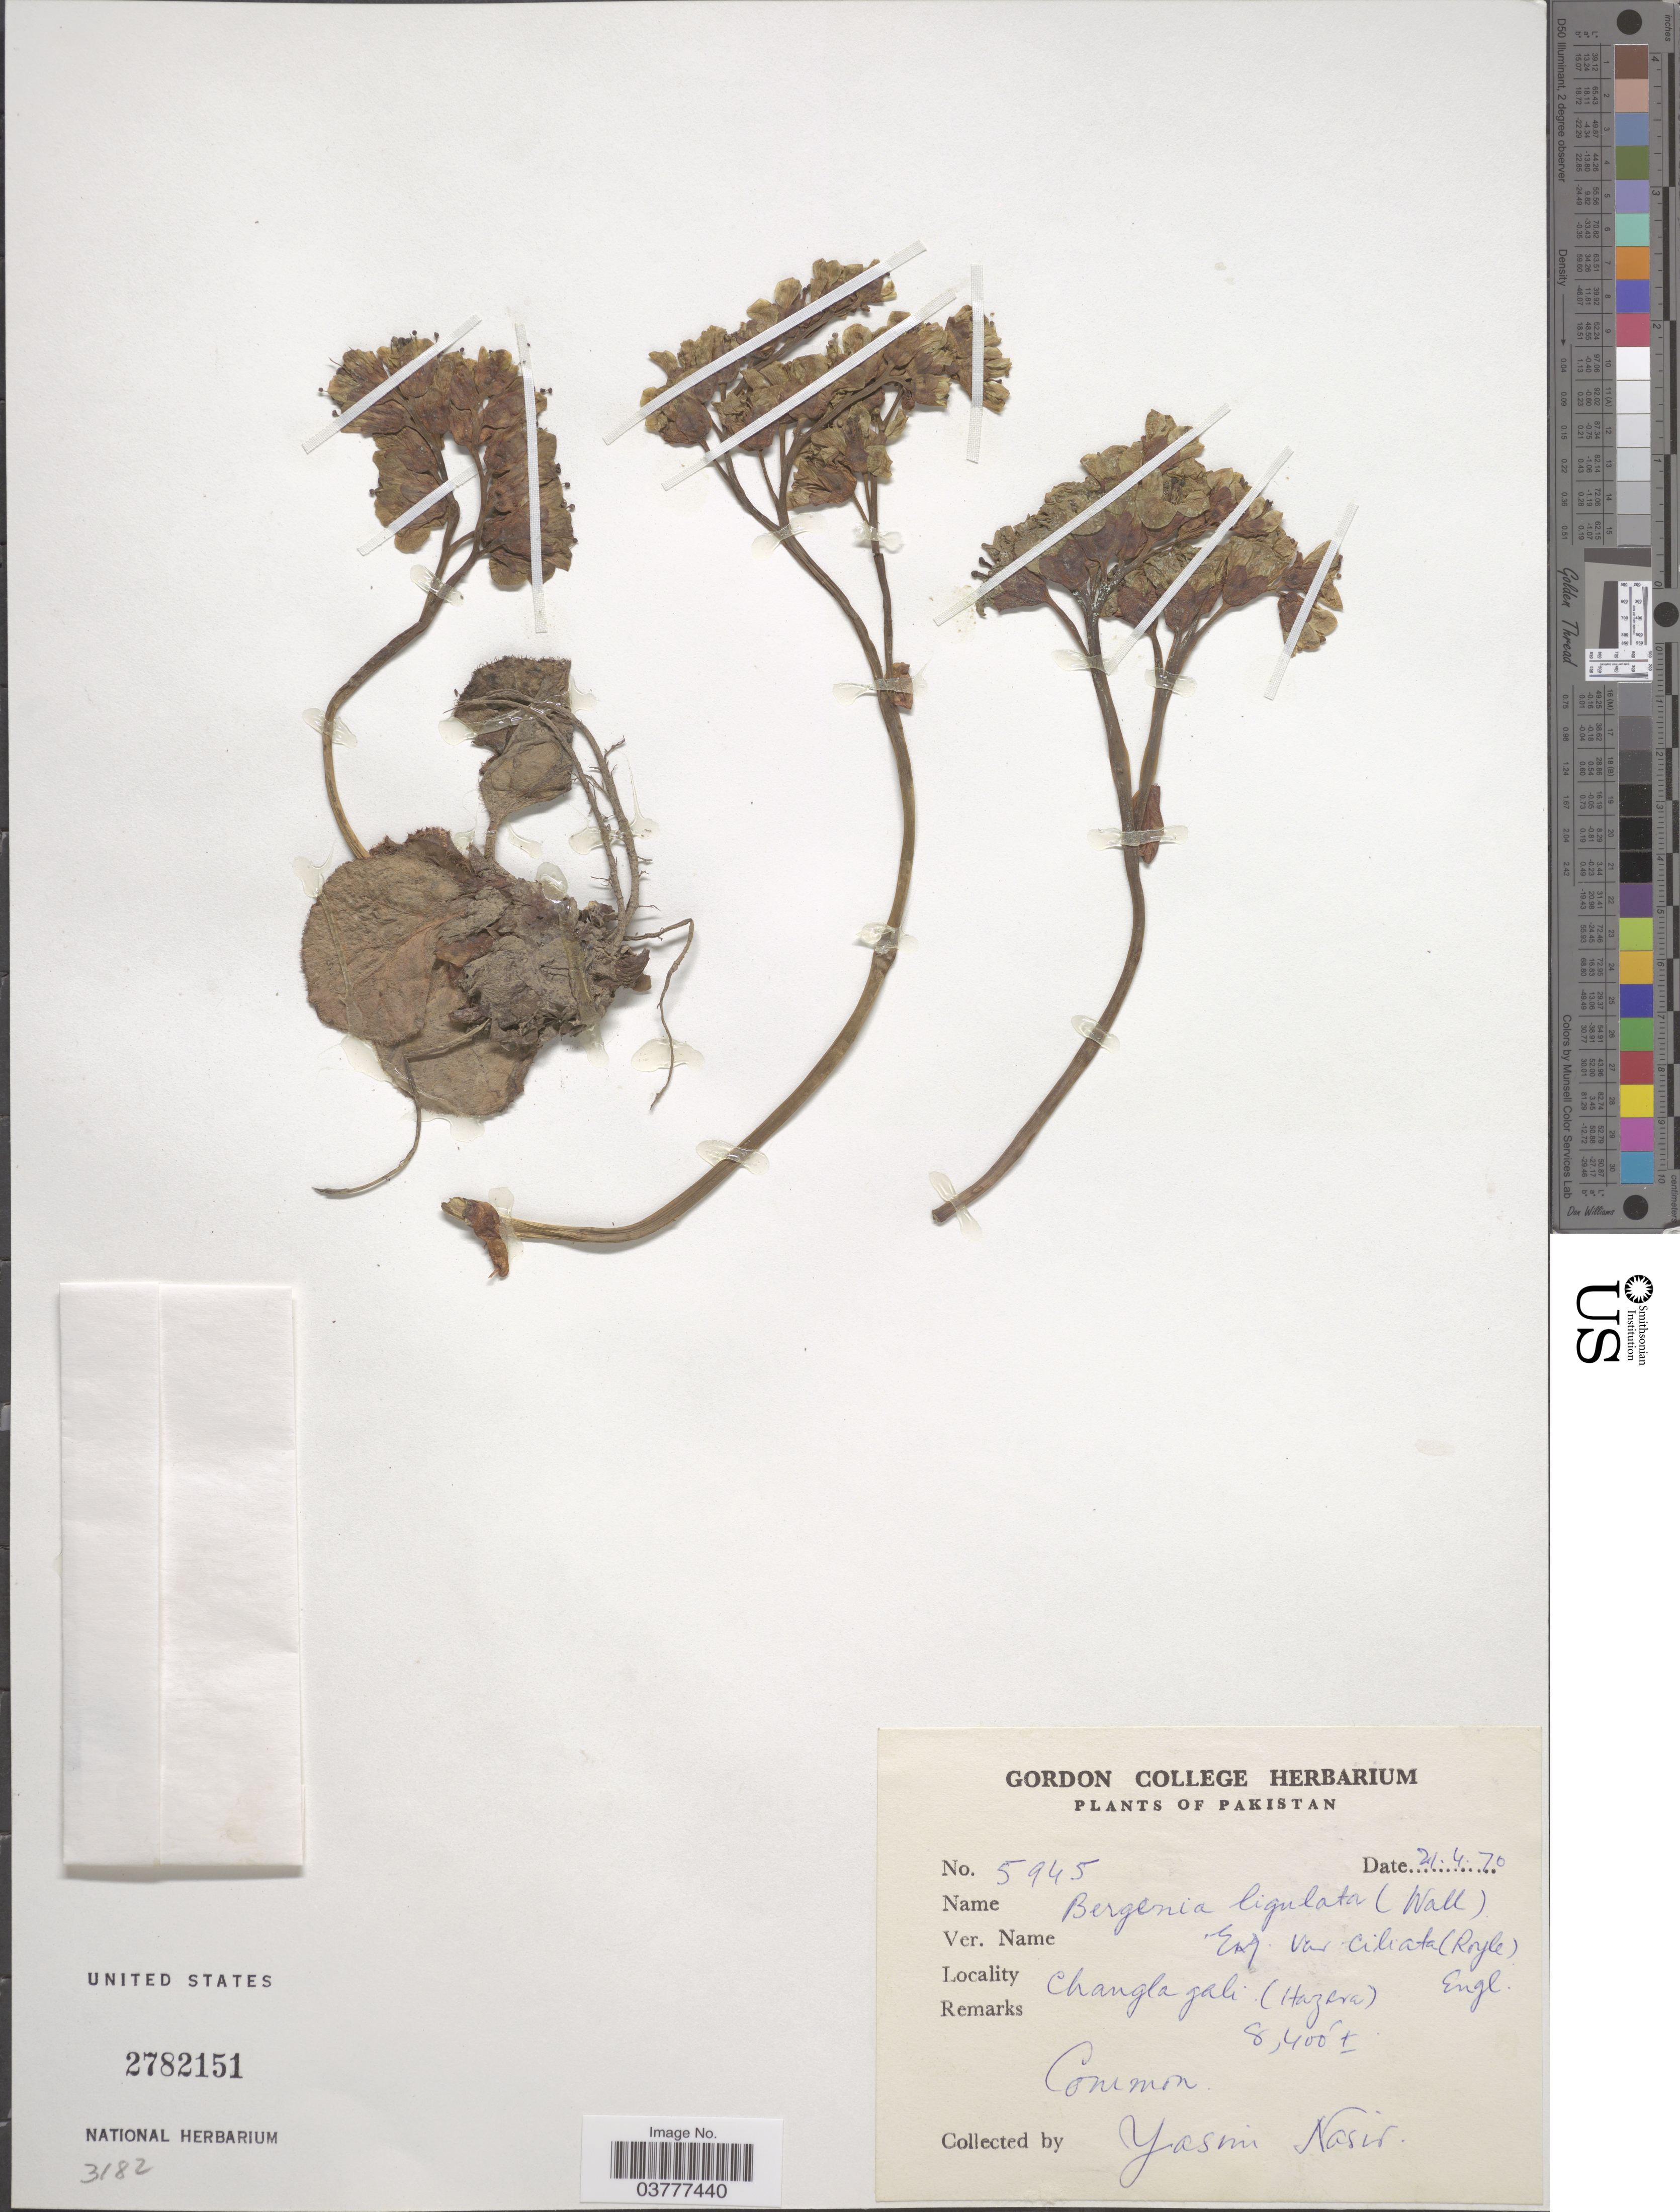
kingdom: Plantae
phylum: Tracheophyta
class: Magnoliopsida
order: Saxifragales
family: Saxifragaceae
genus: Bergenia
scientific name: Bergenia ligulata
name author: (Wall.) Engl.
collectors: Y. Nasir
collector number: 5945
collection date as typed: Transcribed d/m/y: 21/4/70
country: Pakistan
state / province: Khyber Pakhtunkhwa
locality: Changla Gali (Hazara).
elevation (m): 2560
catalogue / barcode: US 2782151